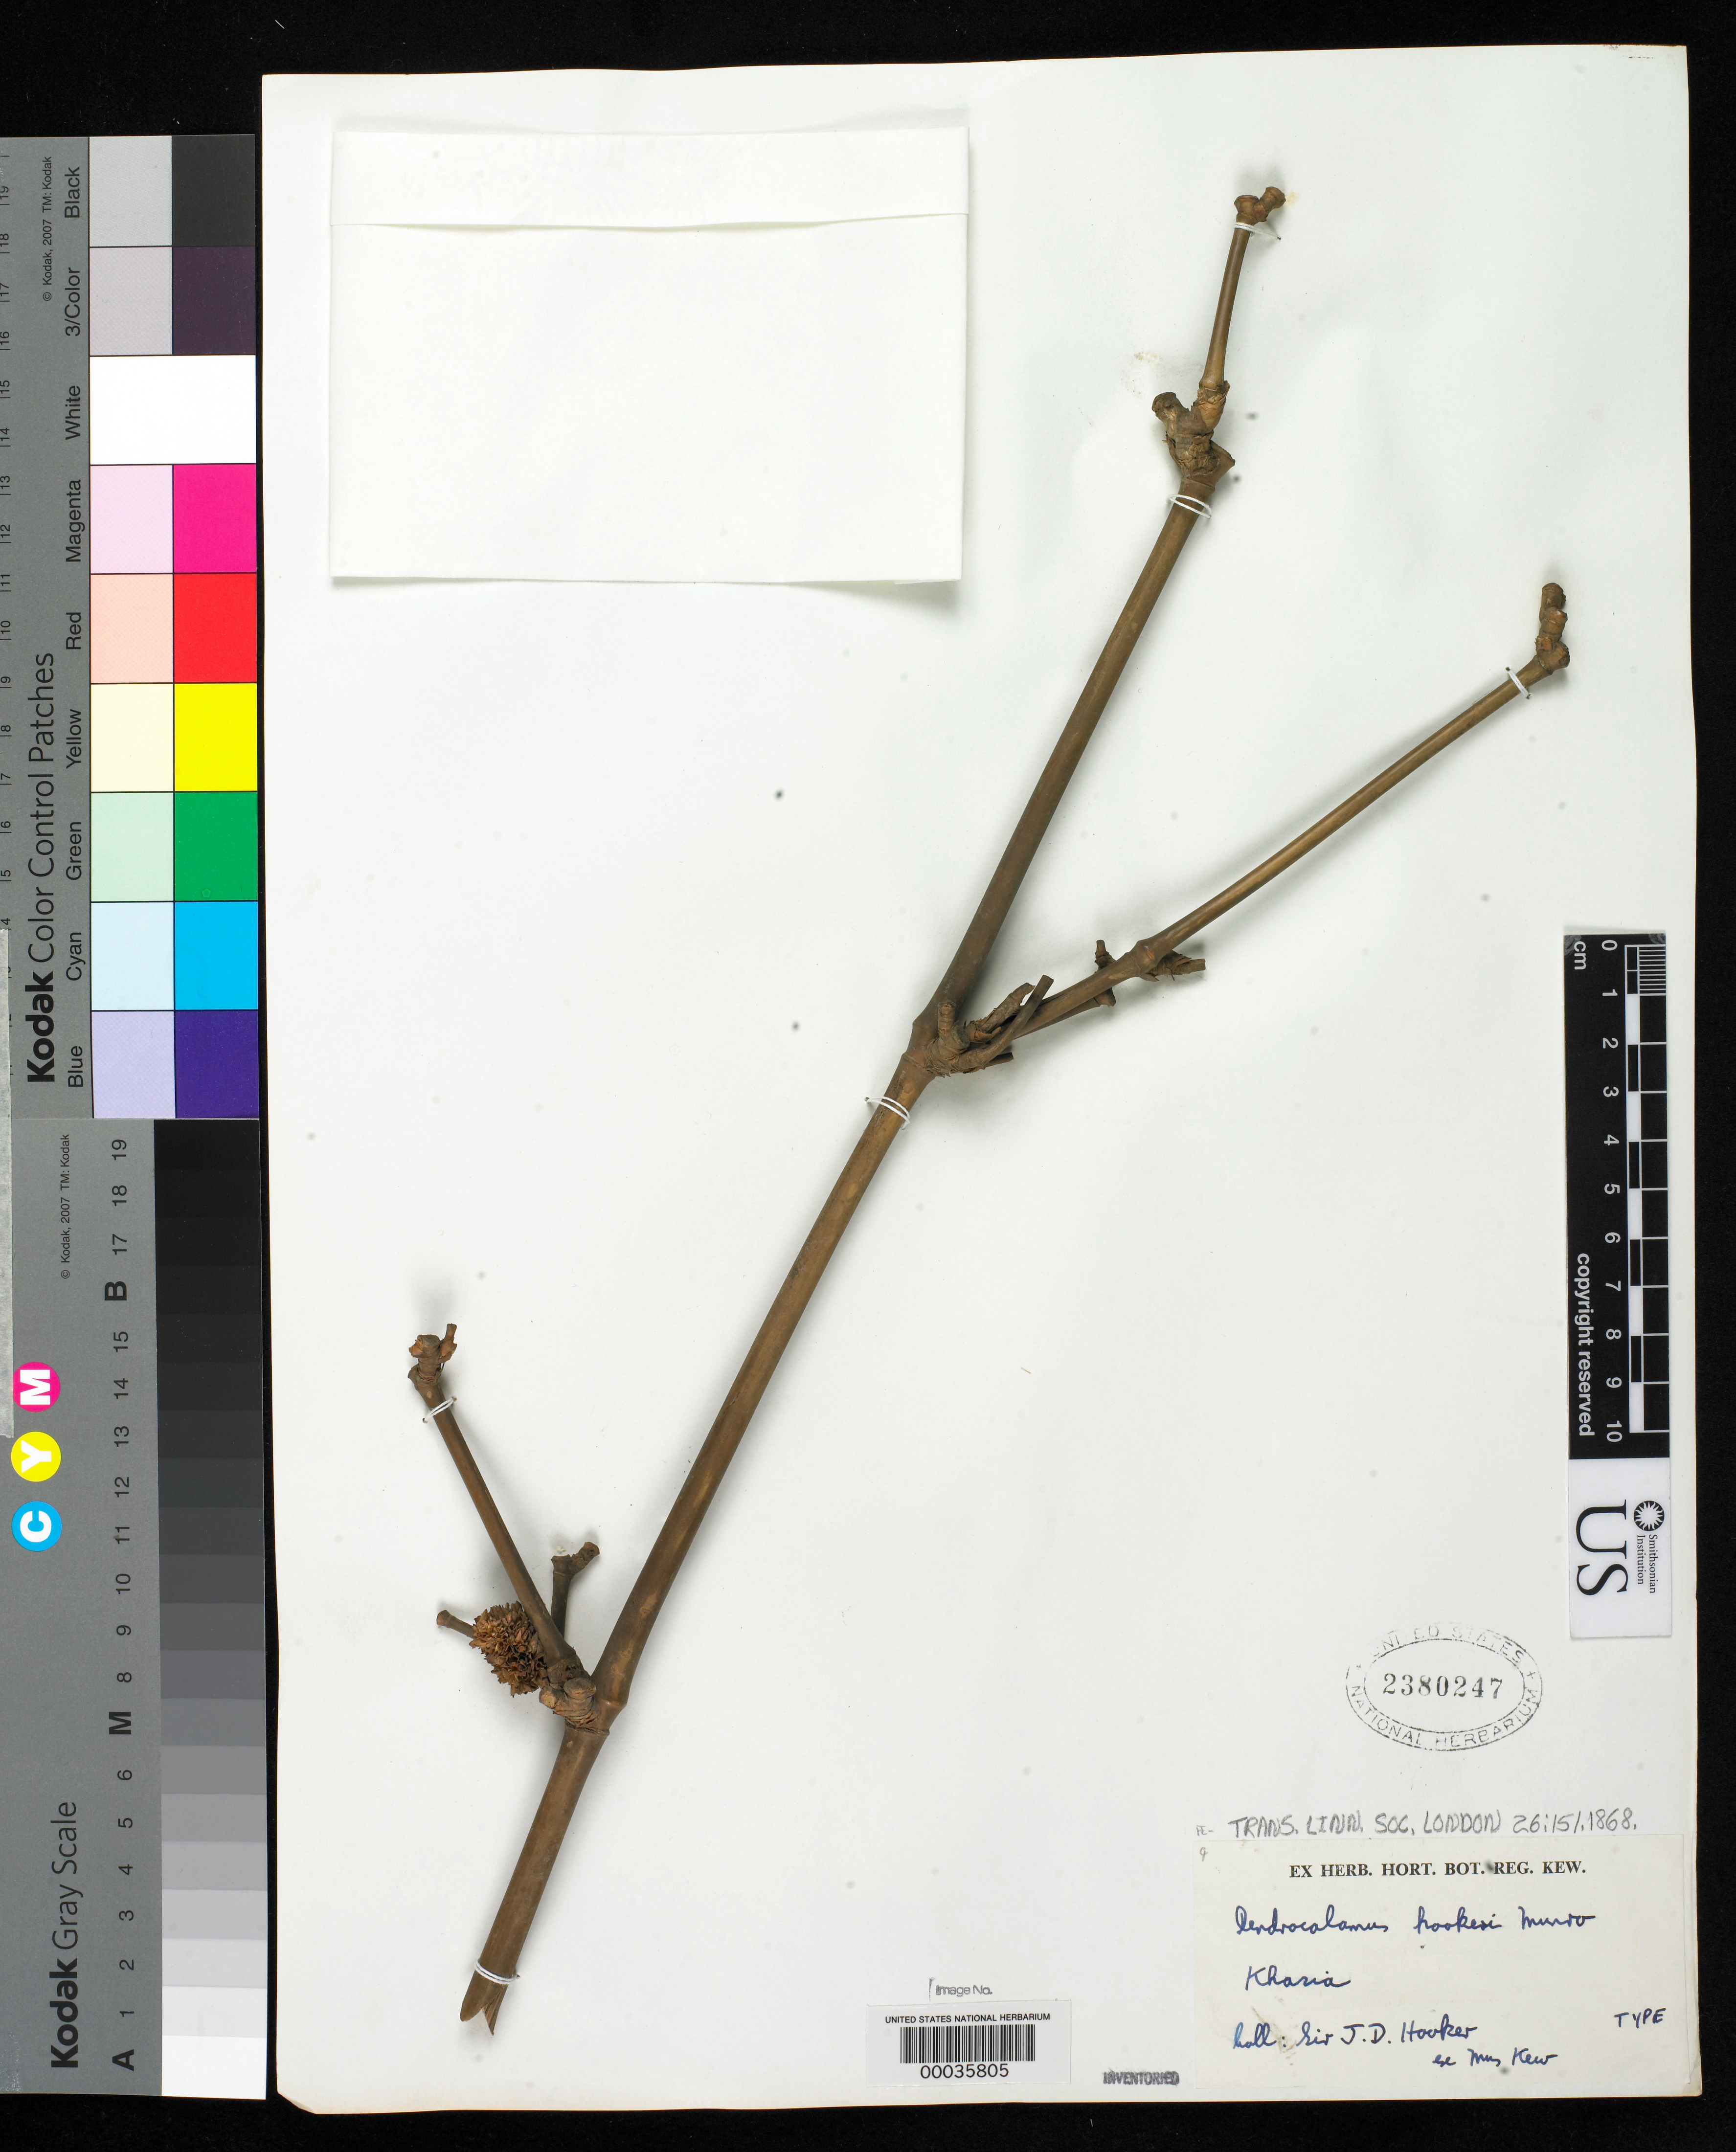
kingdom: Plantae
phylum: Tracheophyta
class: Liliopsida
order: Poales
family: Poaceae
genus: Dendrocalamus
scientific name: Dendrocalamus hookeri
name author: Munro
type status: Type Fragment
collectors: J. D. Hooker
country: India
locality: Khasia.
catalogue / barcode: US 2380247